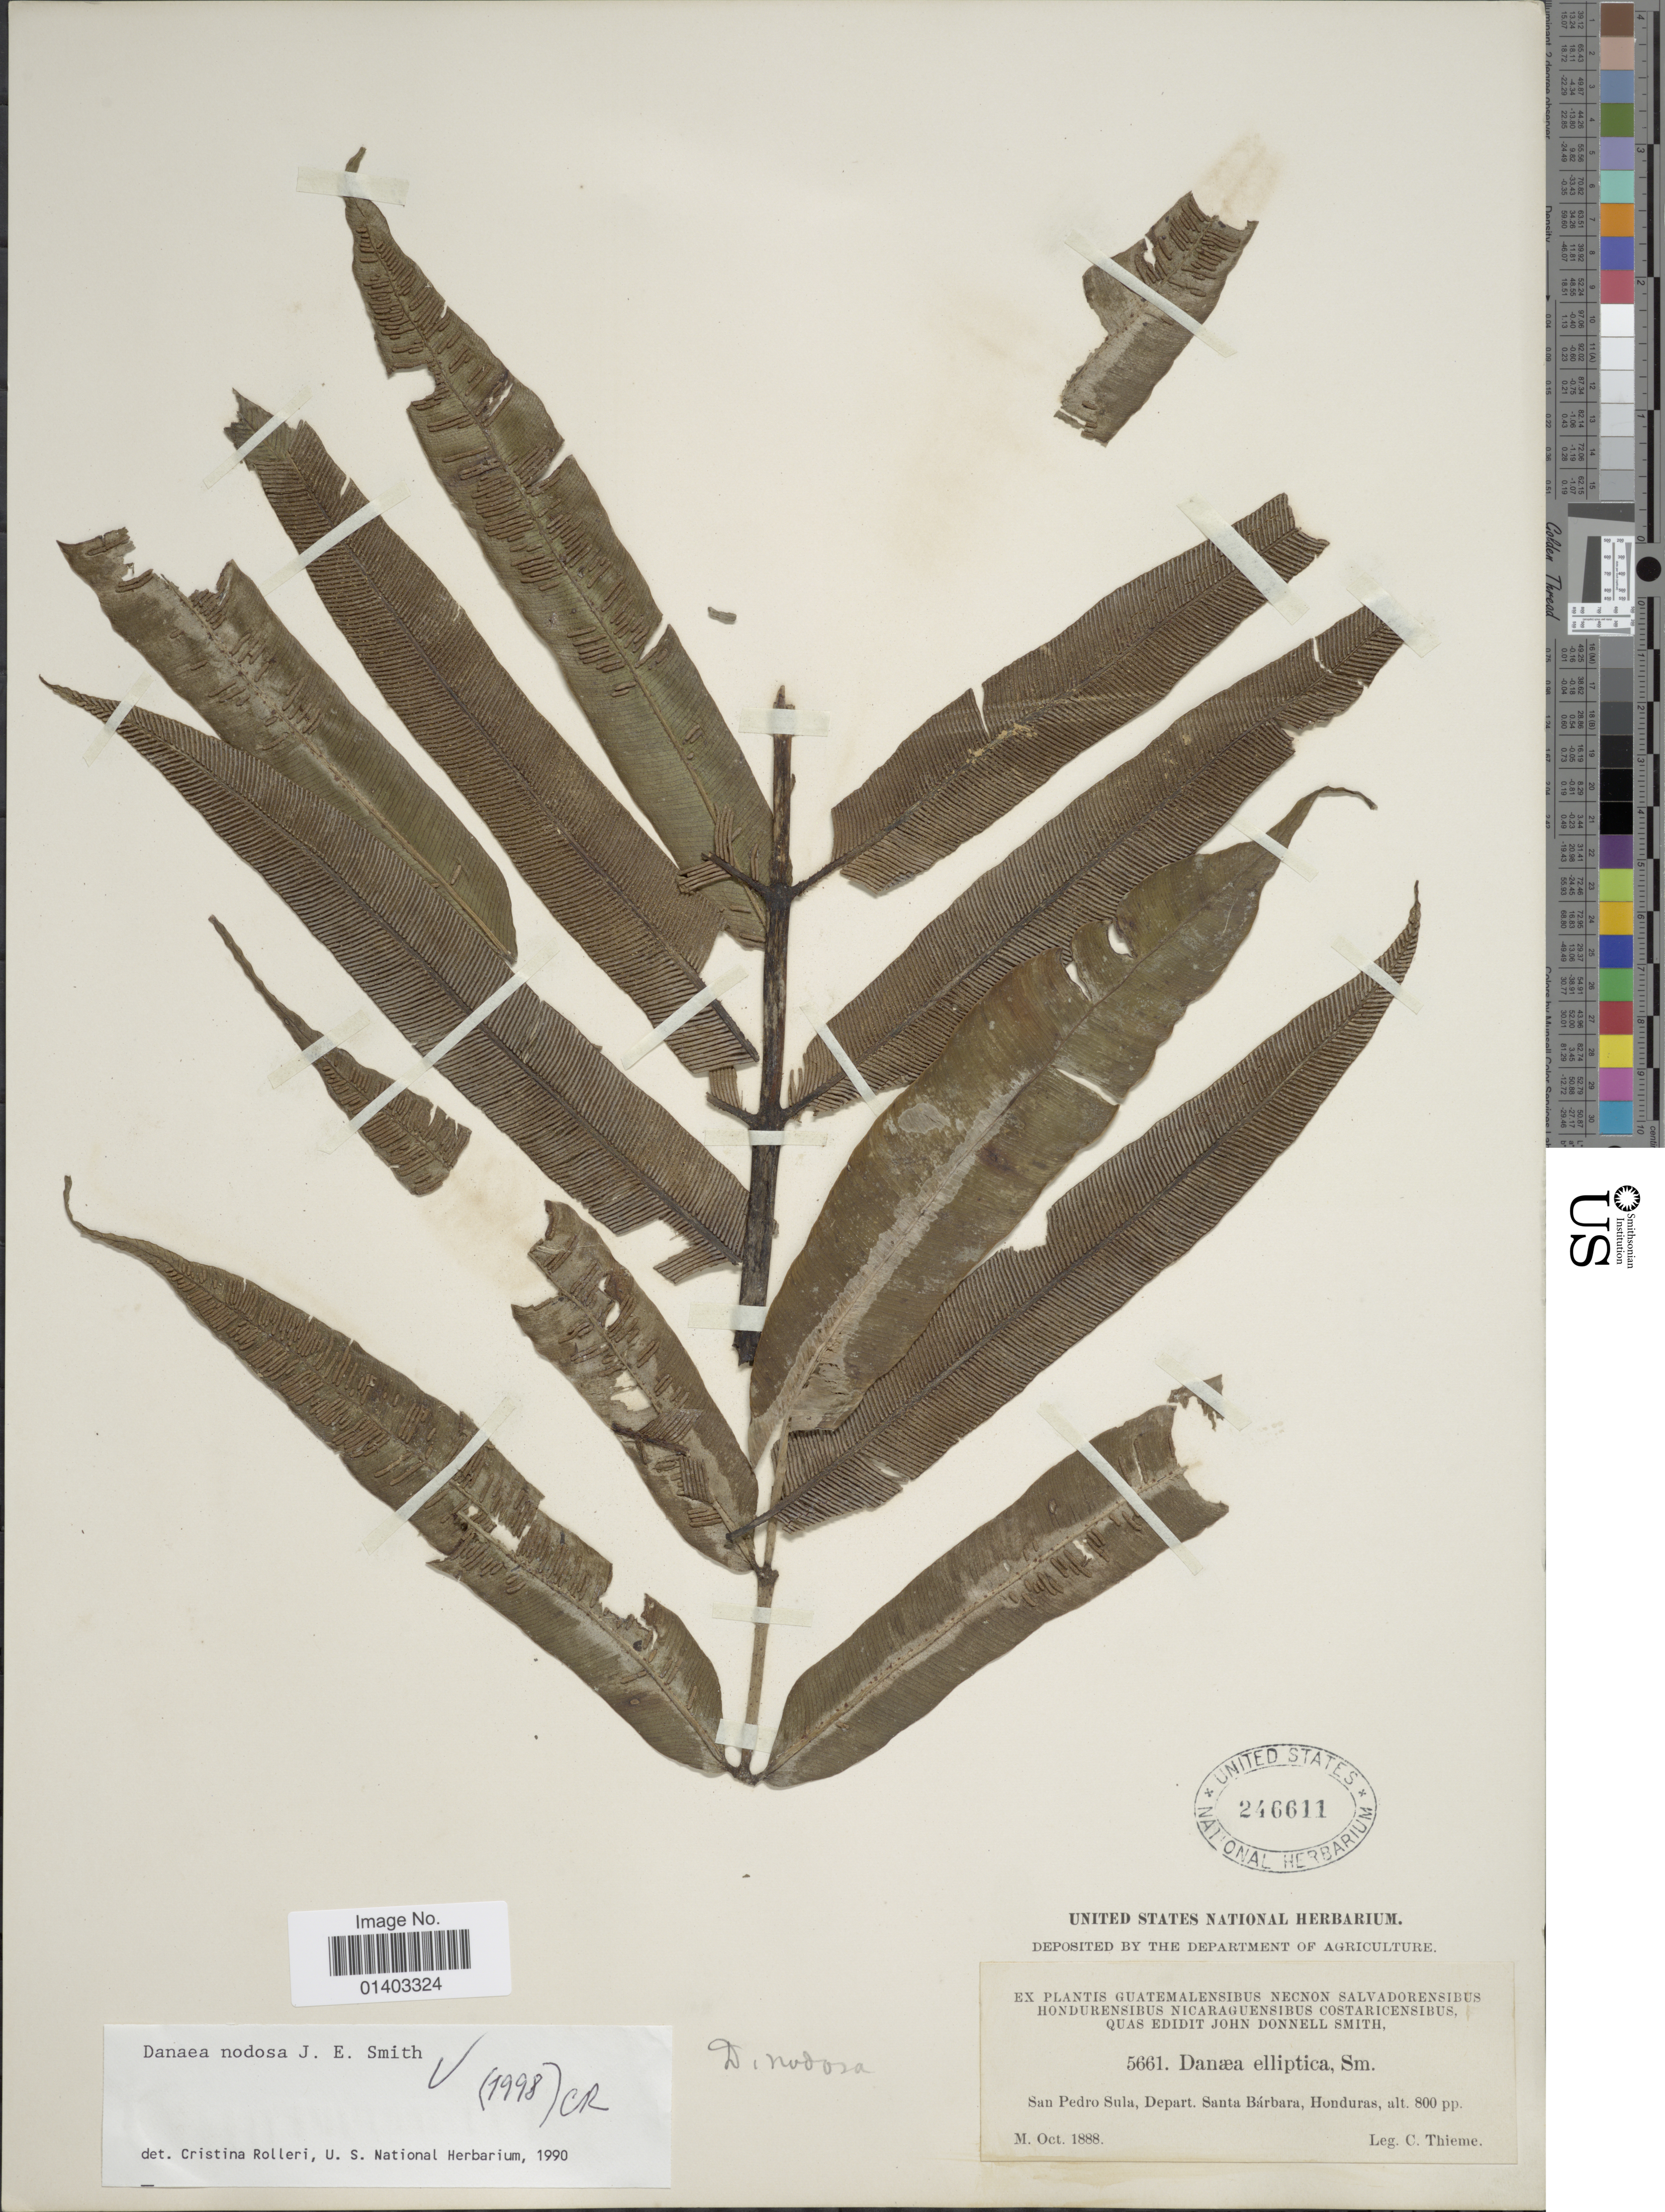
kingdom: Plantae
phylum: Tracheophyta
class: Polypodiopsida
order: Marattiales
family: Marattiaceae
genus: Danaea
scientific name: Danaea nodosa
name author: (L.) Sm.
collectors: C. Thieme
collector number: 5661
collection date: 1881-10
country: Honduras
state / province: Santa Bárbara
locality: San Pedro Sula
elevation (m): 244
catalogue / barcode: US 246611